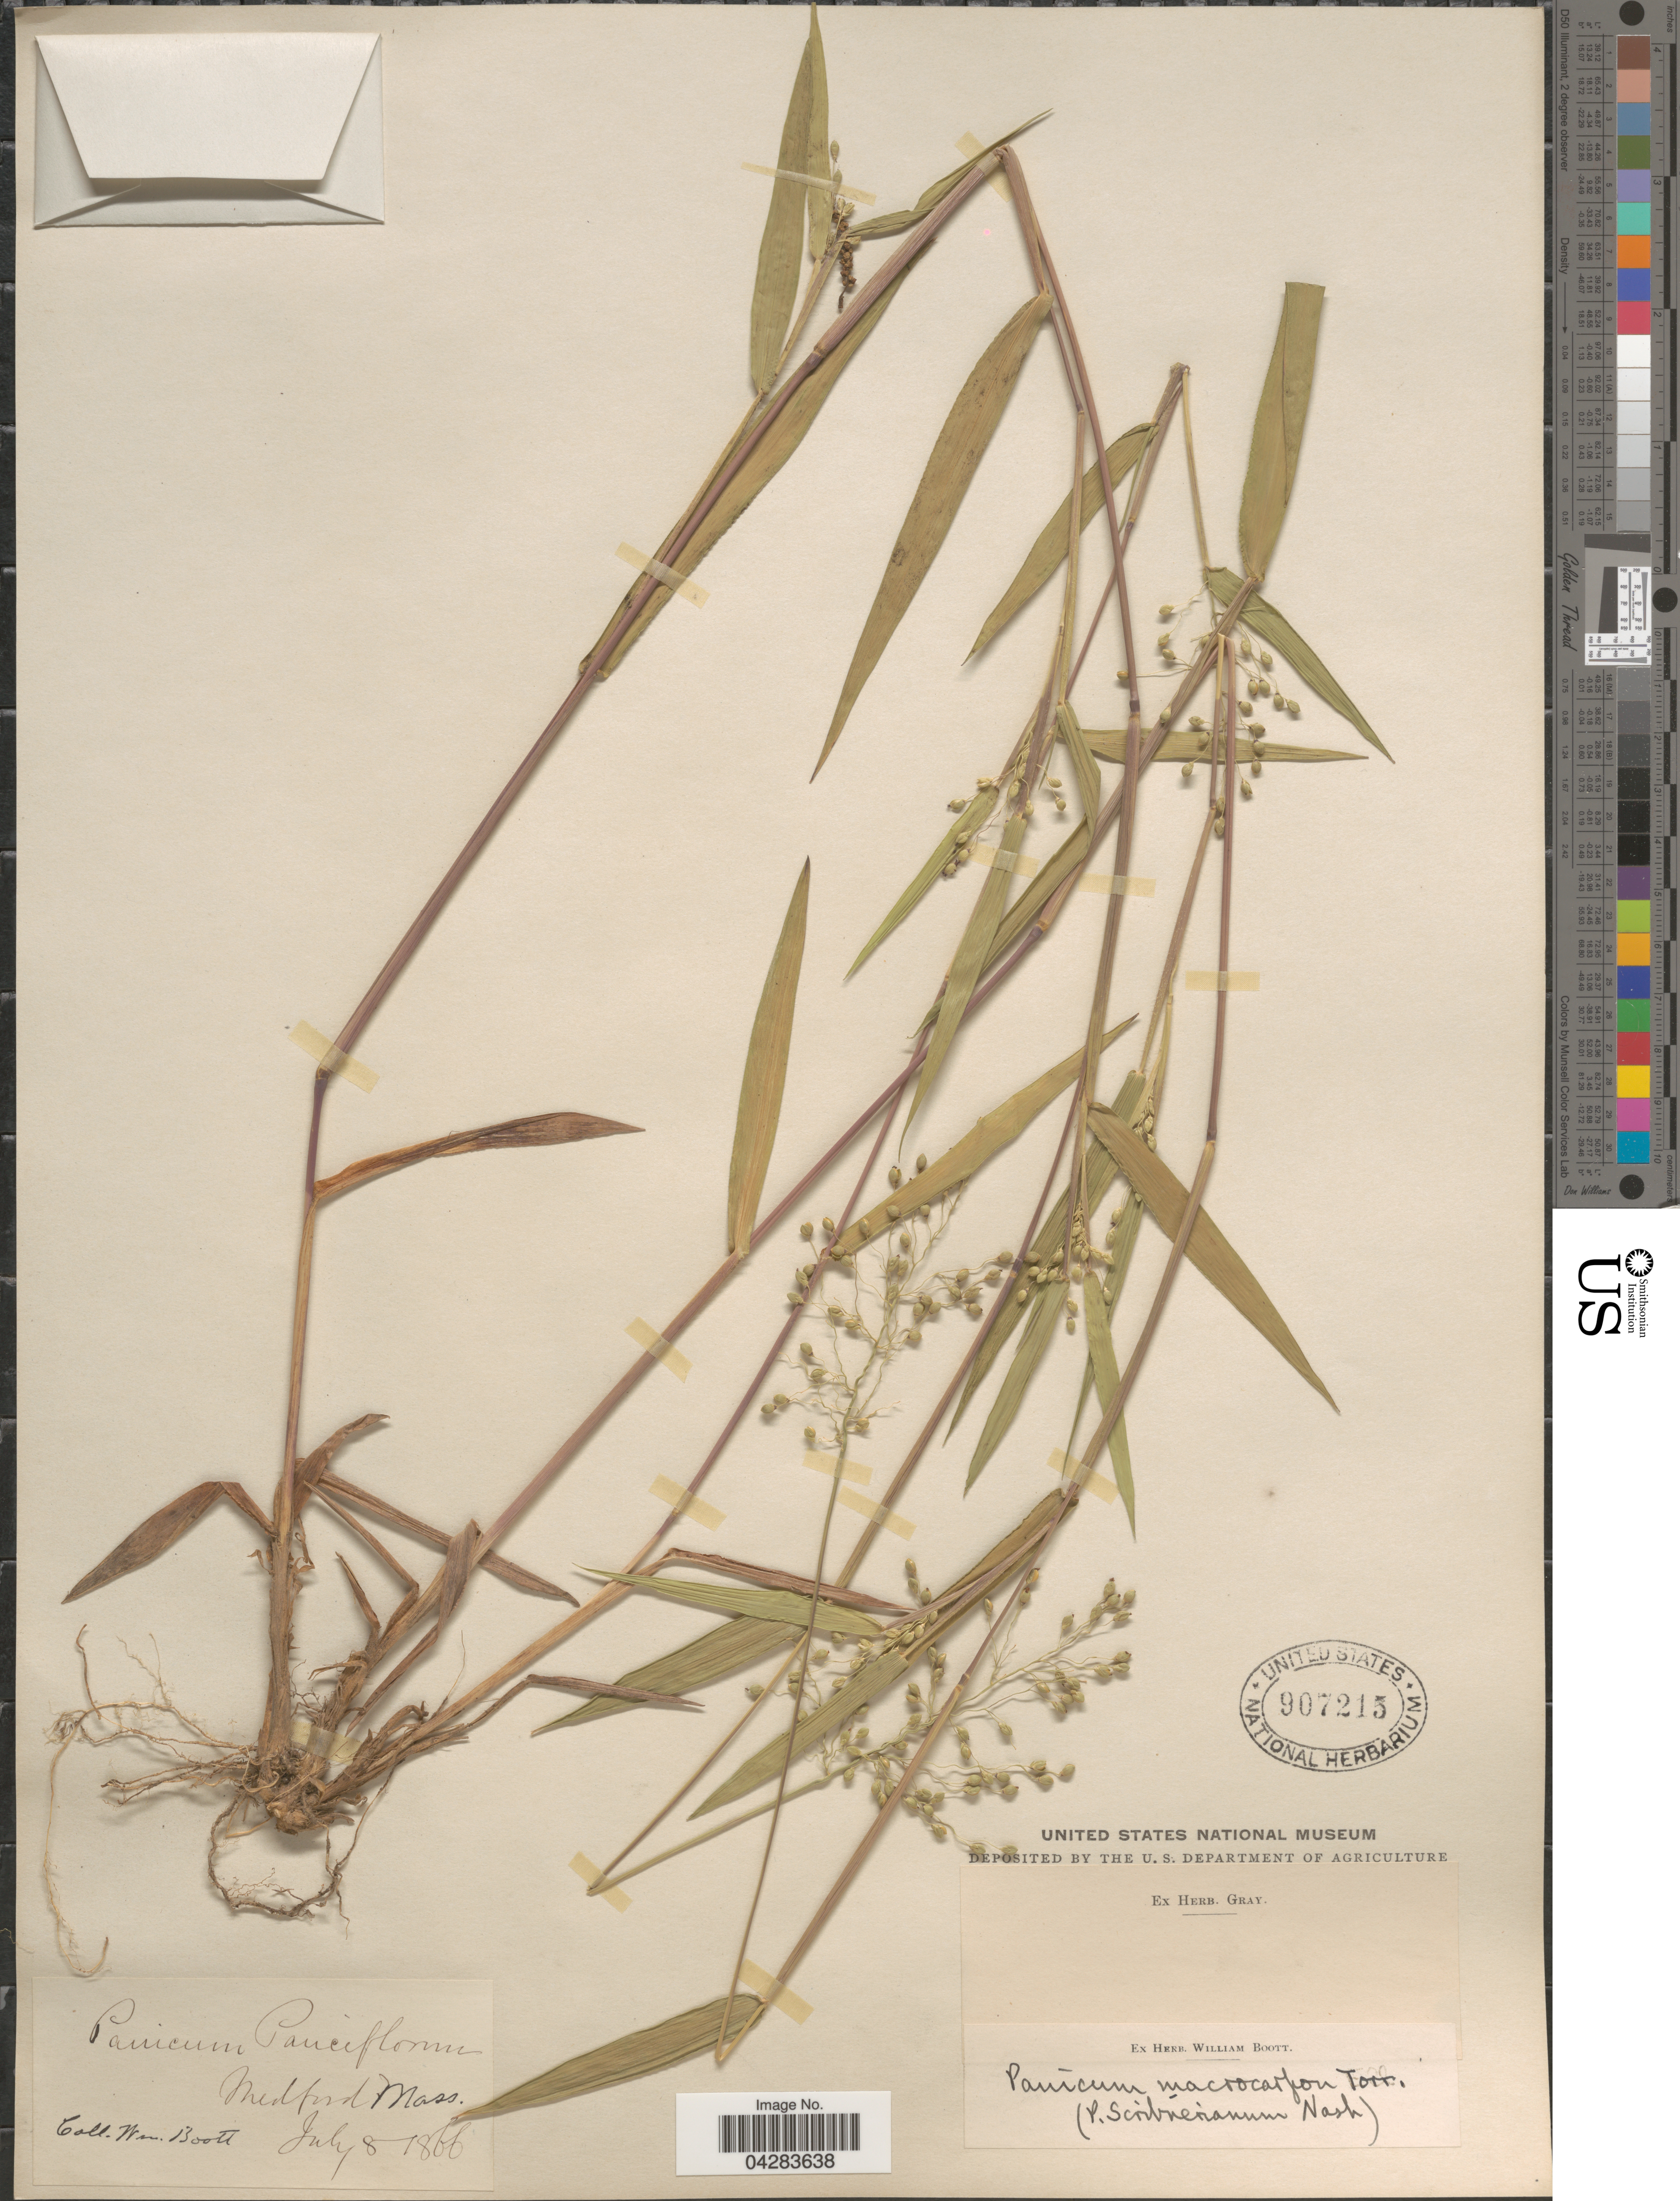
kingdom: Plantae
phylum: Tracheophyta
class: Liliopsida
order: Poales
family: Poaceae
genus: Dichanthelium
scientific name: Dichanthelium oligosanthes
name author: (Schult.) Gould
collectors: W. Boott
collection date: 1866-07-08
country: United States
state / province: Massachusetts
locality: Medford.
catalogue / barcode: US 907215